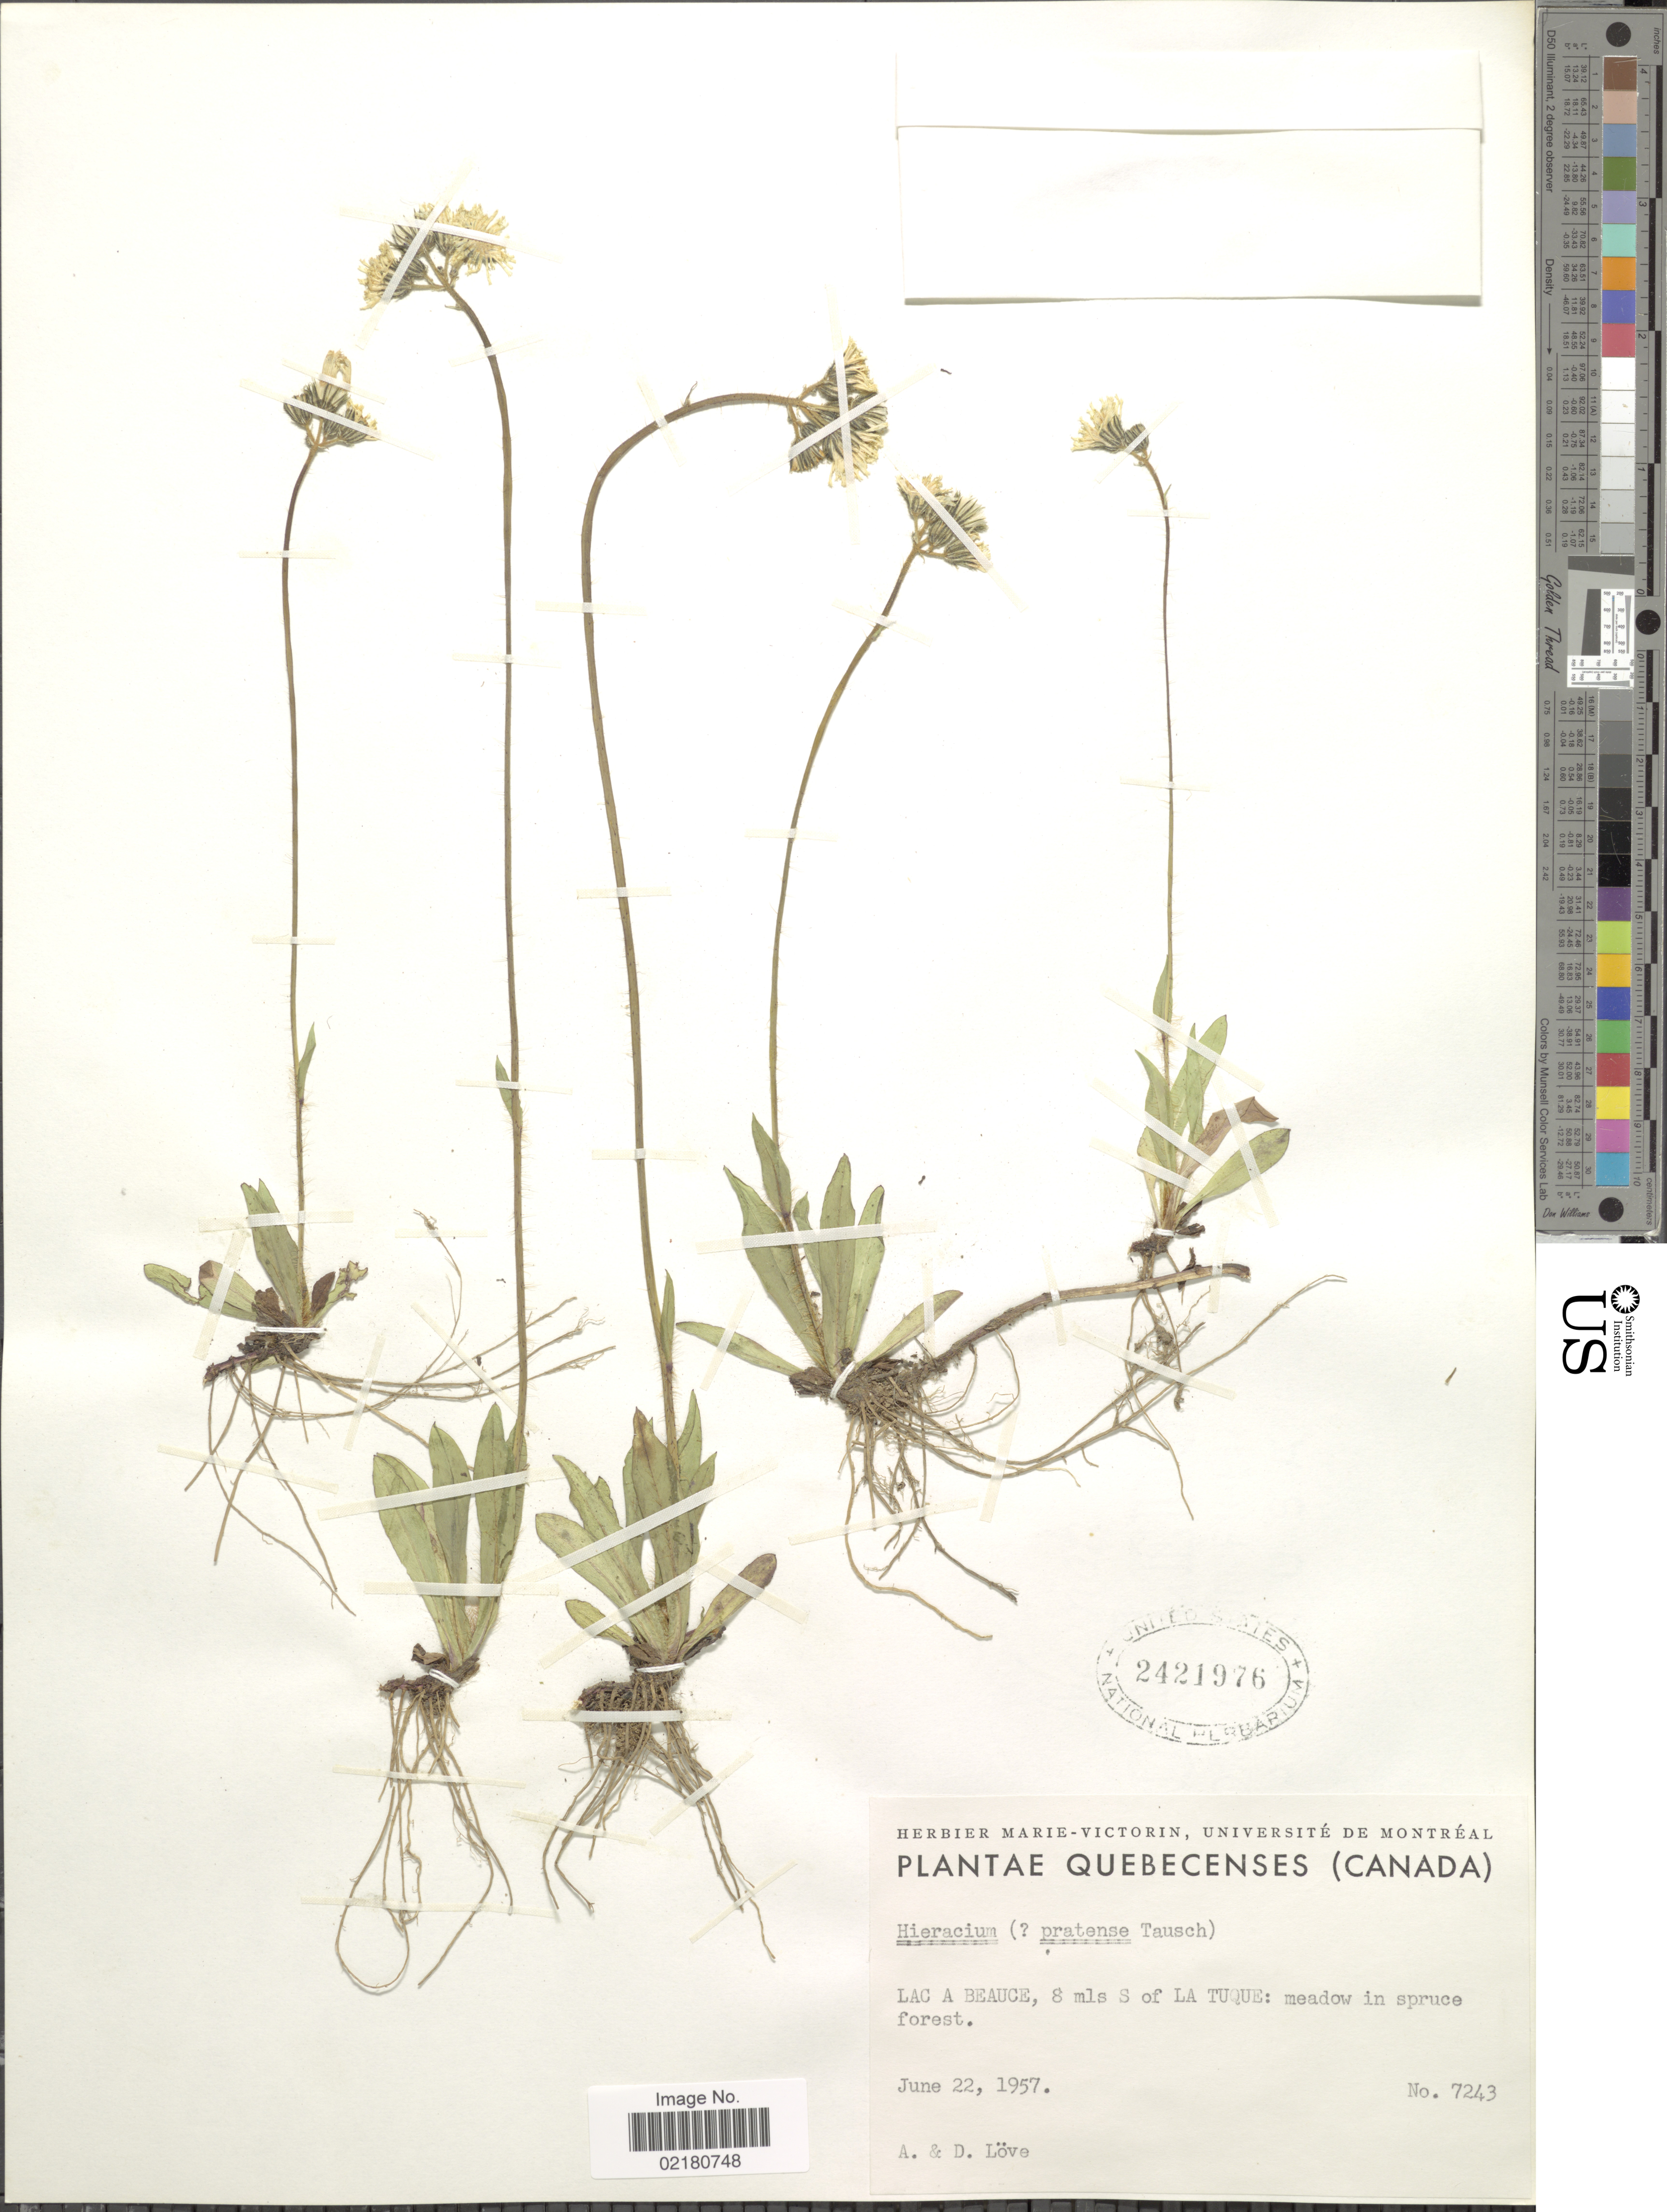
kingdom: Plantae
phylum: Tracheophyta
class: Magnoliopsida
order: Asterales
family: Asteraceae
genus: Pilosella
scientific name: Pilosella caespitosa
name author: (Dumort.) P. D. Sell & C. West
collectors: Á. Löve & D. Löve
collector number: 7243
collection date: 1957-06-22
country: Canada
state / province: Quebec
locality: Lac A Beauce, 8mls S of La Tuque: meadow in Spruce Forest.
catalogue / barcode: US 2121976